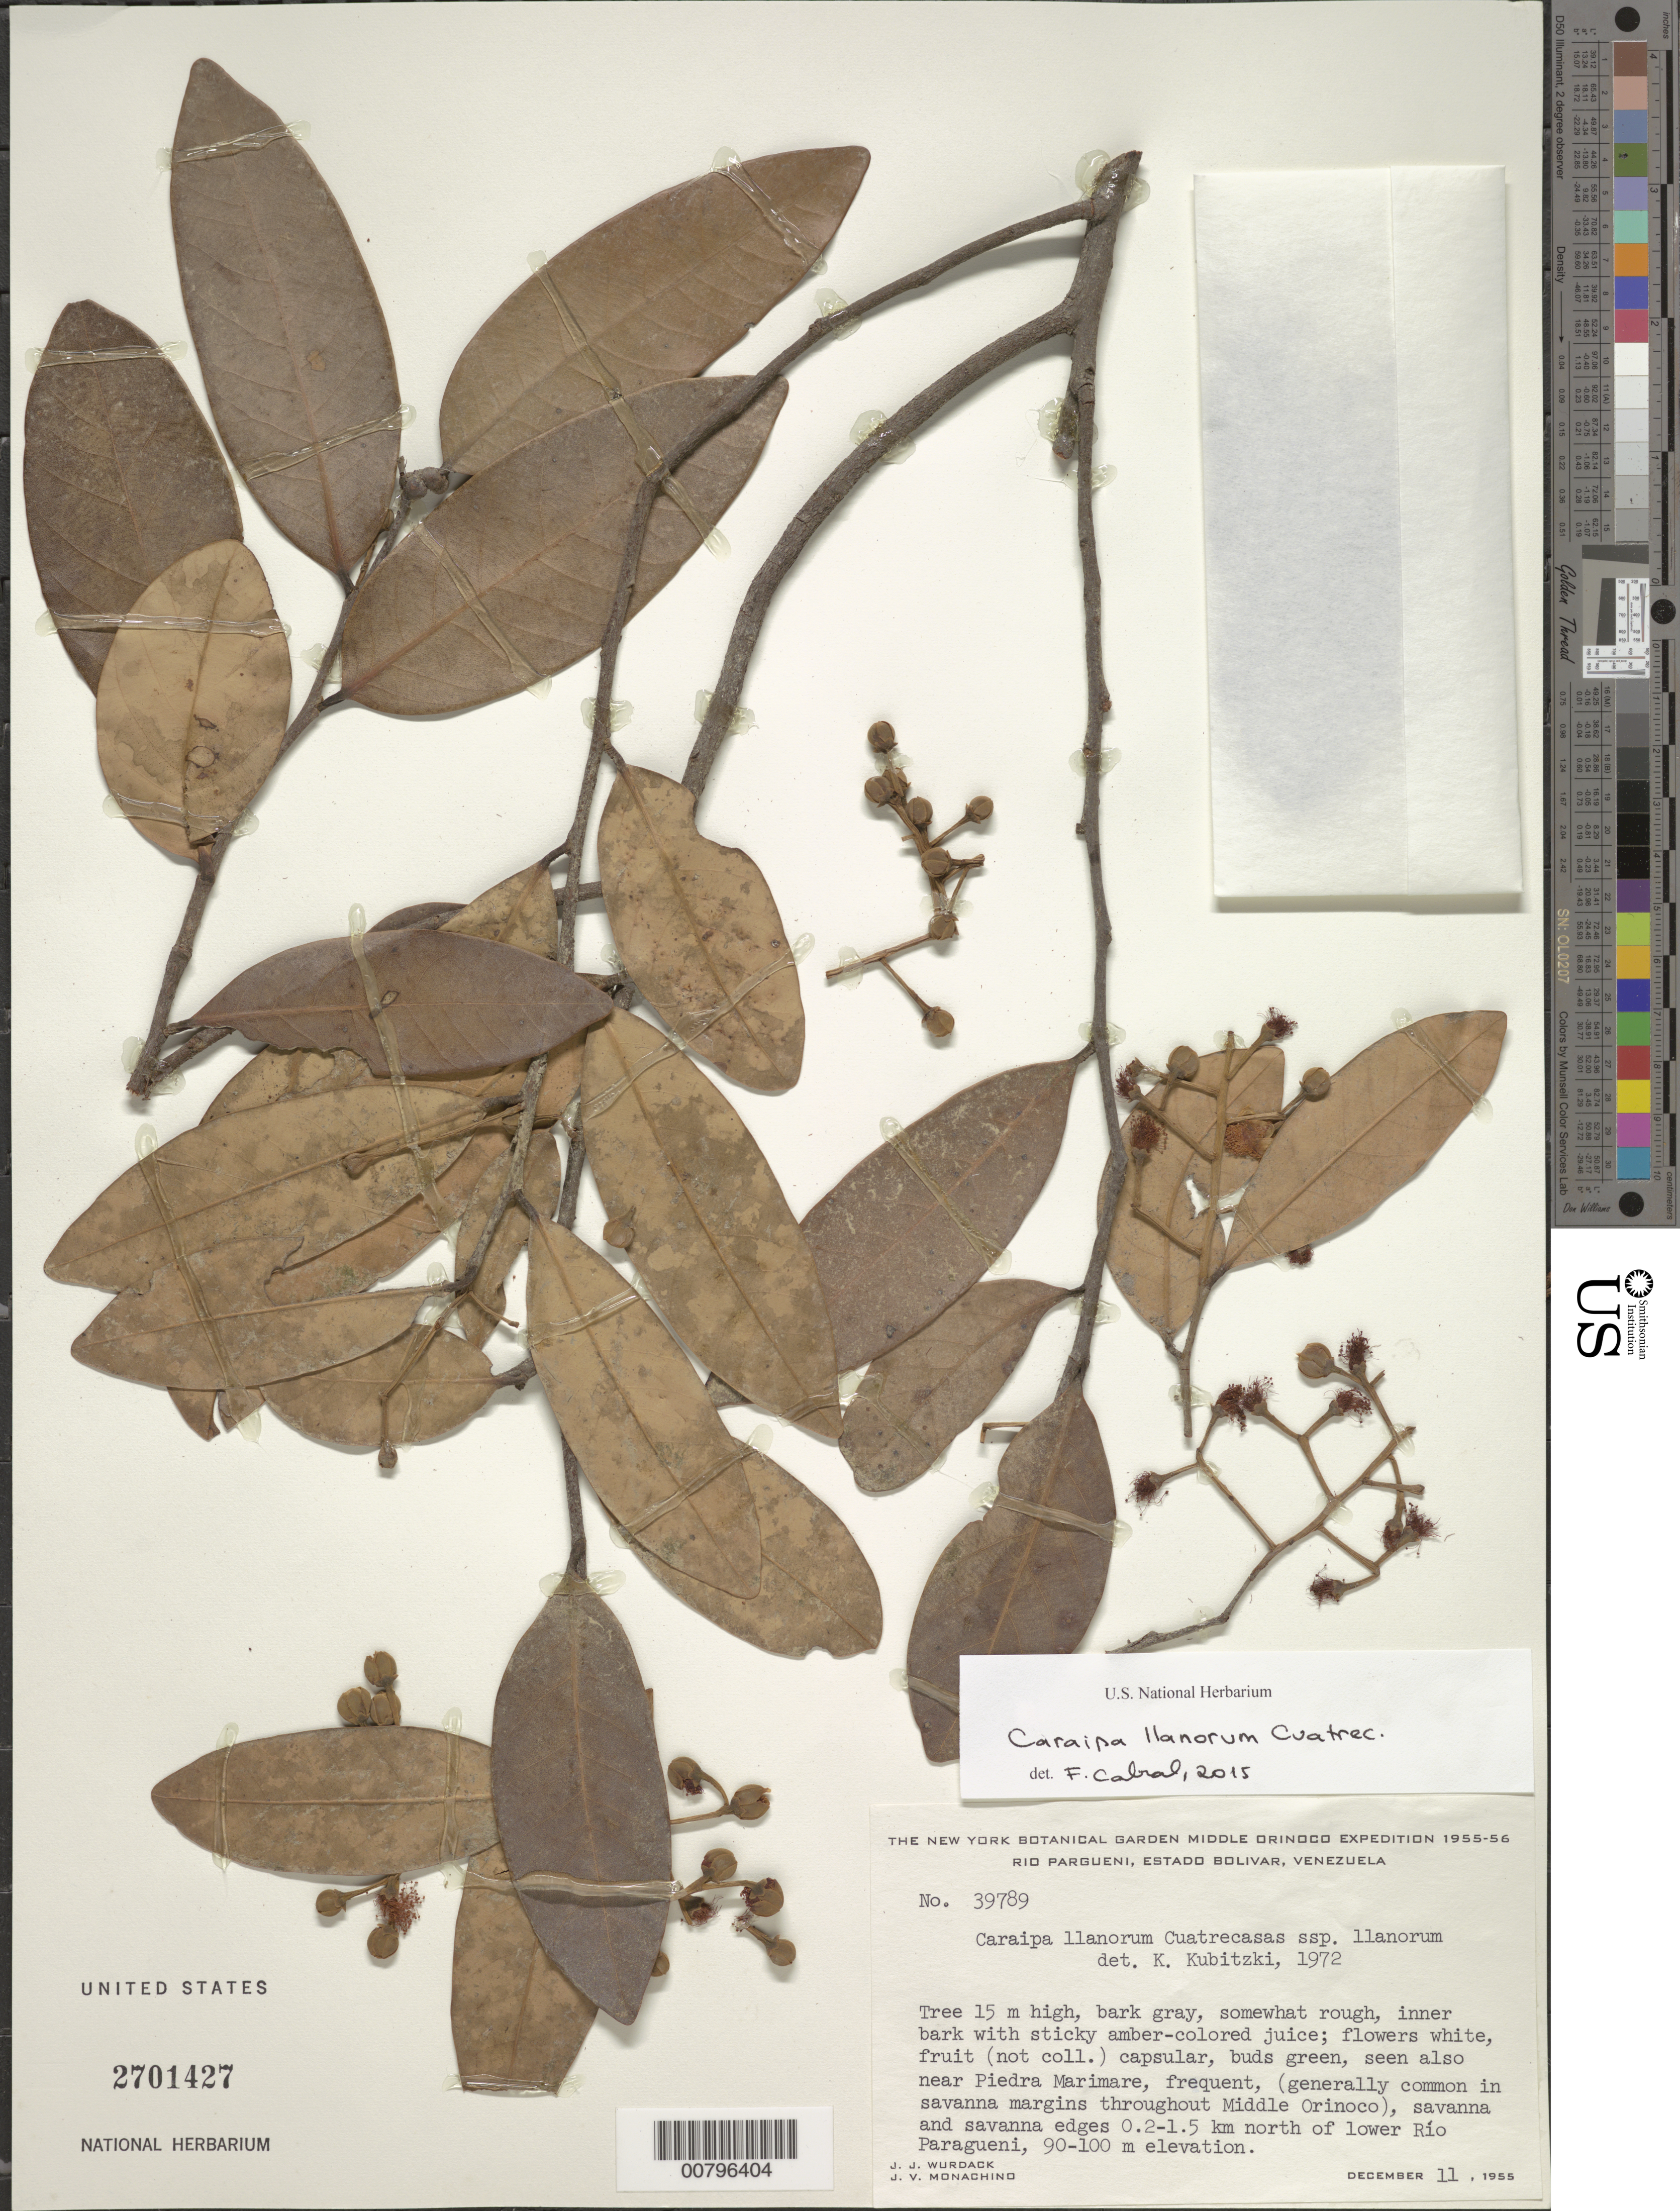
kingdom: Plantae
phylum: Tracheophyta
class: Magnoliopsida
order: Malpighiales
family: Calophyllaceae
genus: Caraipa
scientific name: Caraipa llanorum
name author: Cuatrec.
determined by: Cabral, F. N.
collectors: J. J. Wurdack & J. V. Monachino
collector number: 39789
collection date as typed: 11-Dec-55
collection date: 1955-12-11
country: Venezuela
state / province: Bolívar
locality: Lower Río Pargueni, 0.2-1.5 km north of mouth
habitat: Savanna edges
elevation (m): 90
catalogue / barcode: US 2701427